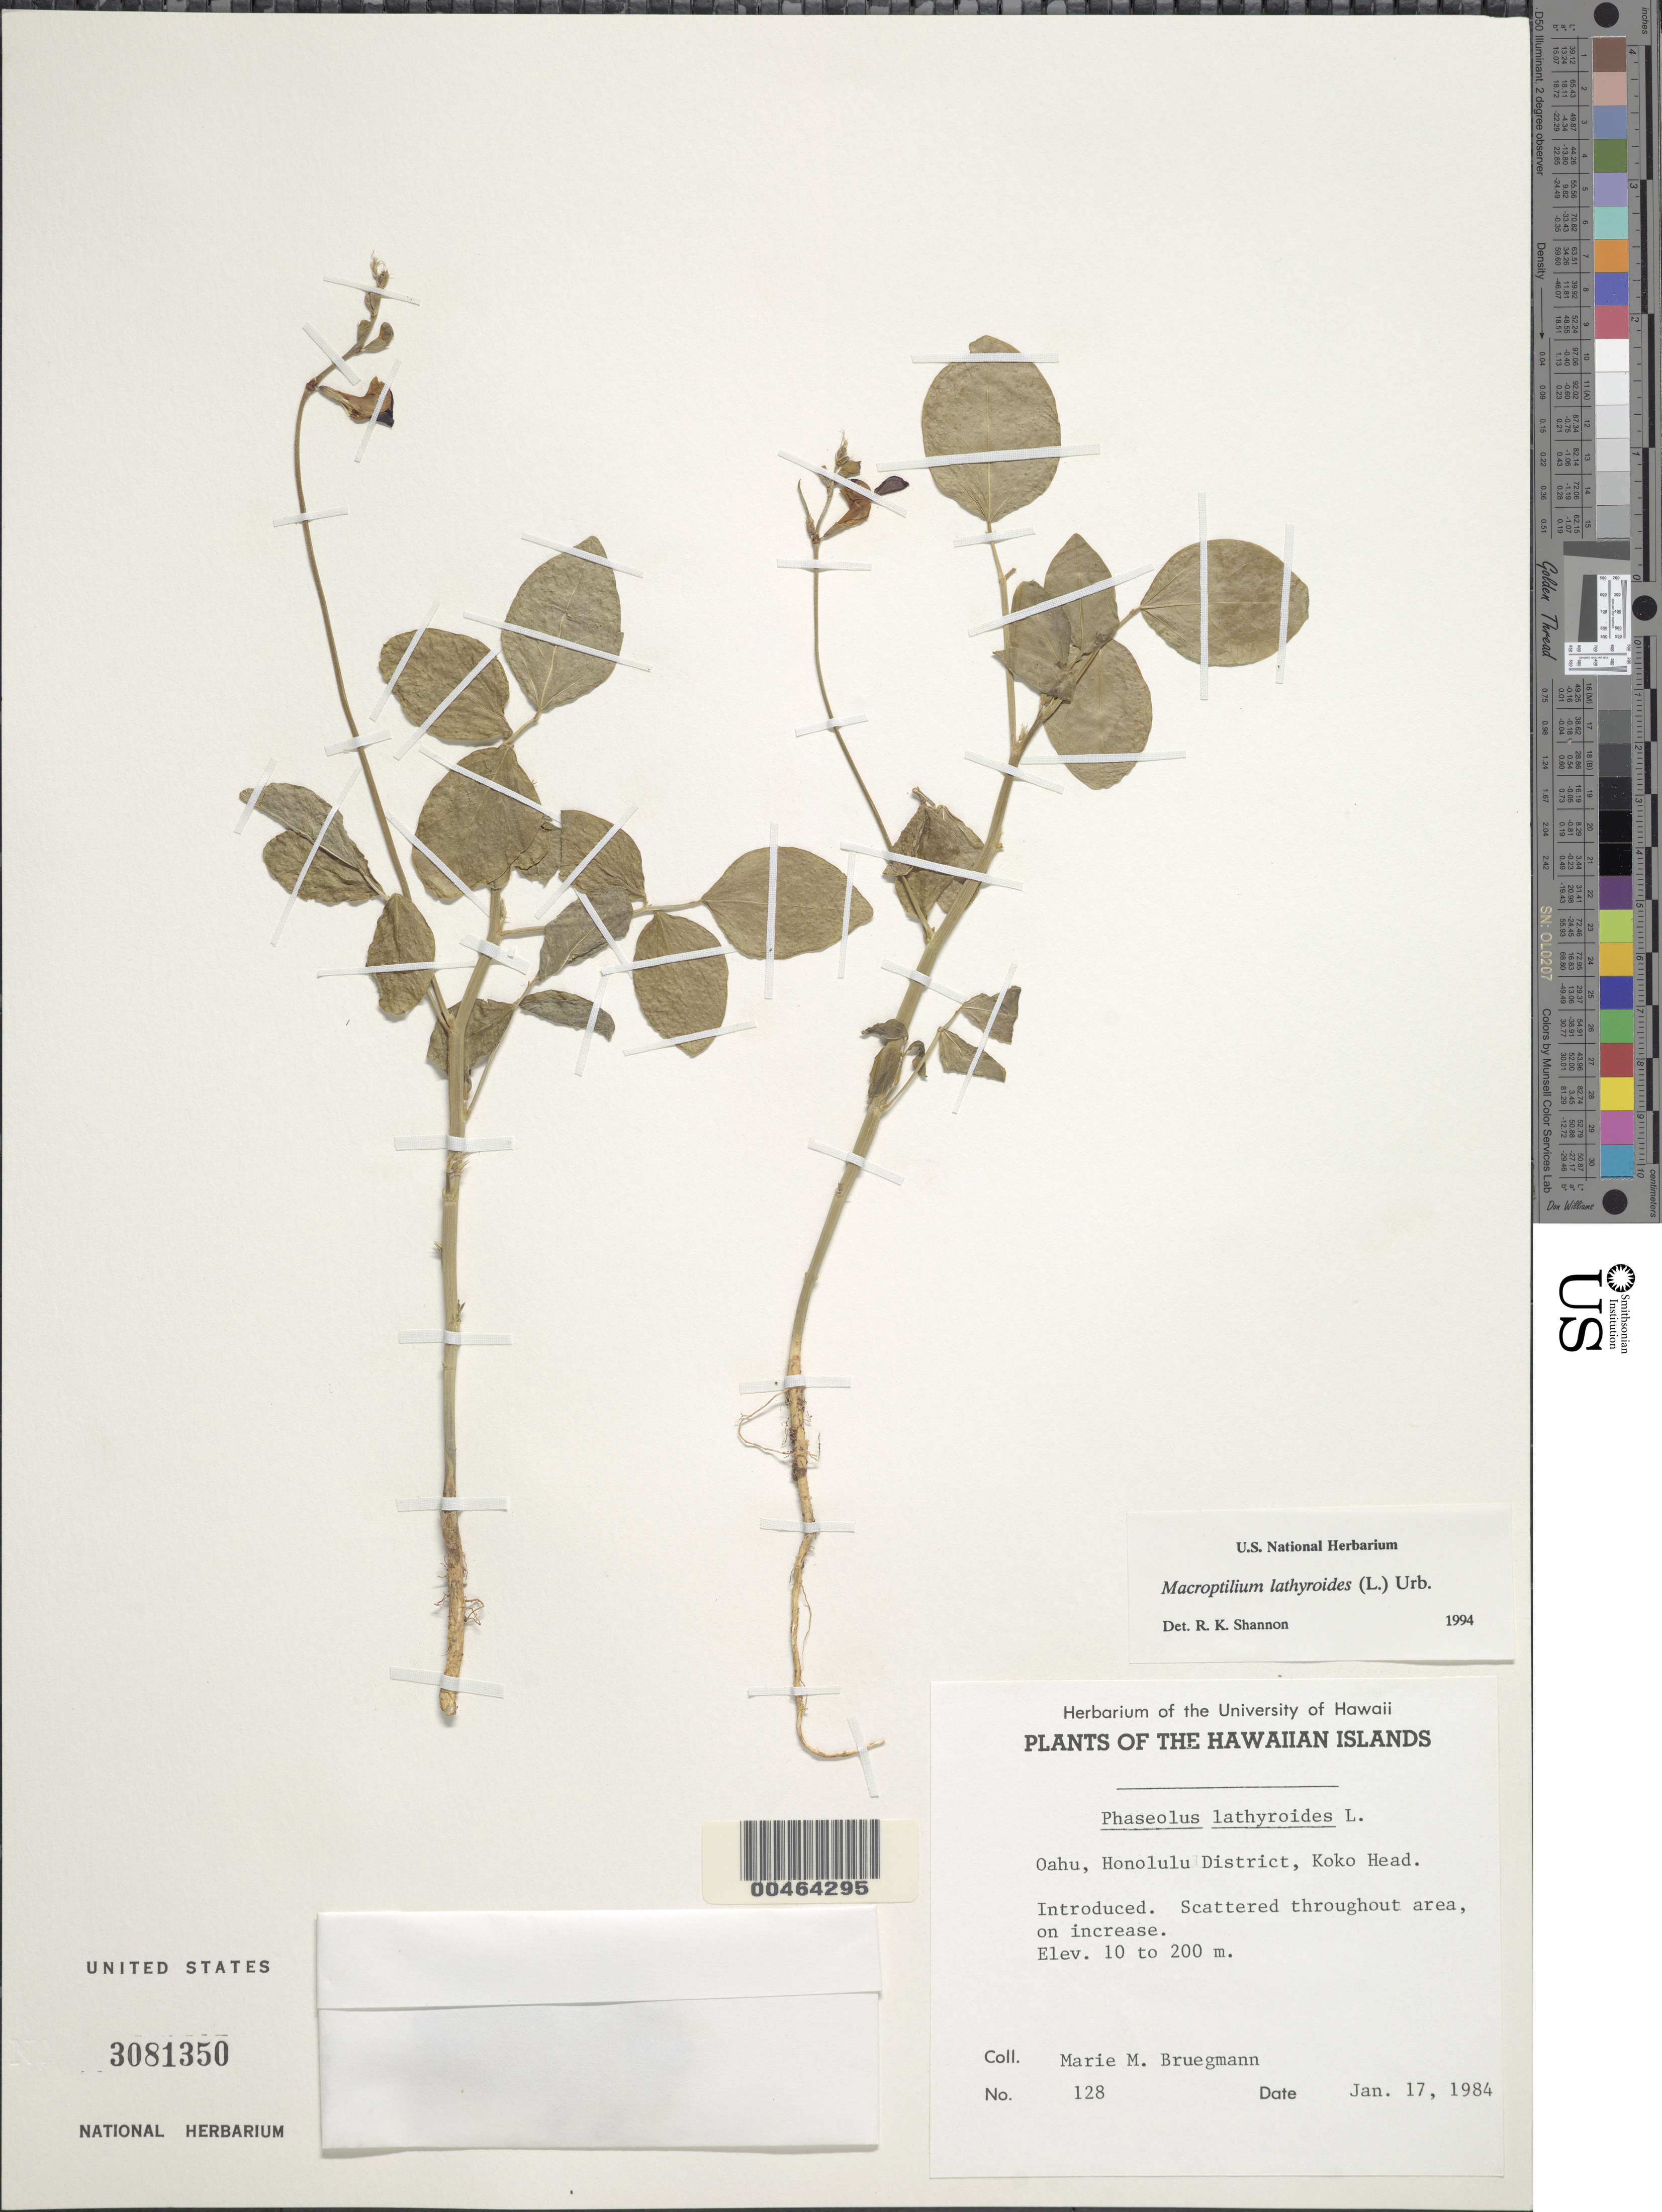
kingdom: Plantae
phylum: Tracheophyta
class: Magnoliopsida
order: Fabales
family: Fabaceae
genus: Macroptilium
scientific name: Macroptilium lathyroides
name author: (L.) Urb.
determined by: Shannon, R. K., (UNITED STATES)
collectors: M. Bruegmann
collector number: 128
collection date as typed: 17 Jan 1984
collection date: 1984-01-17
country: United States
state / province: Hawaii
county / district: Honolulu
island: Oahu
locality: Honolulu District, Koko Head. Introduced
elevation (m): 10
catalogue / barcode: US 3081350